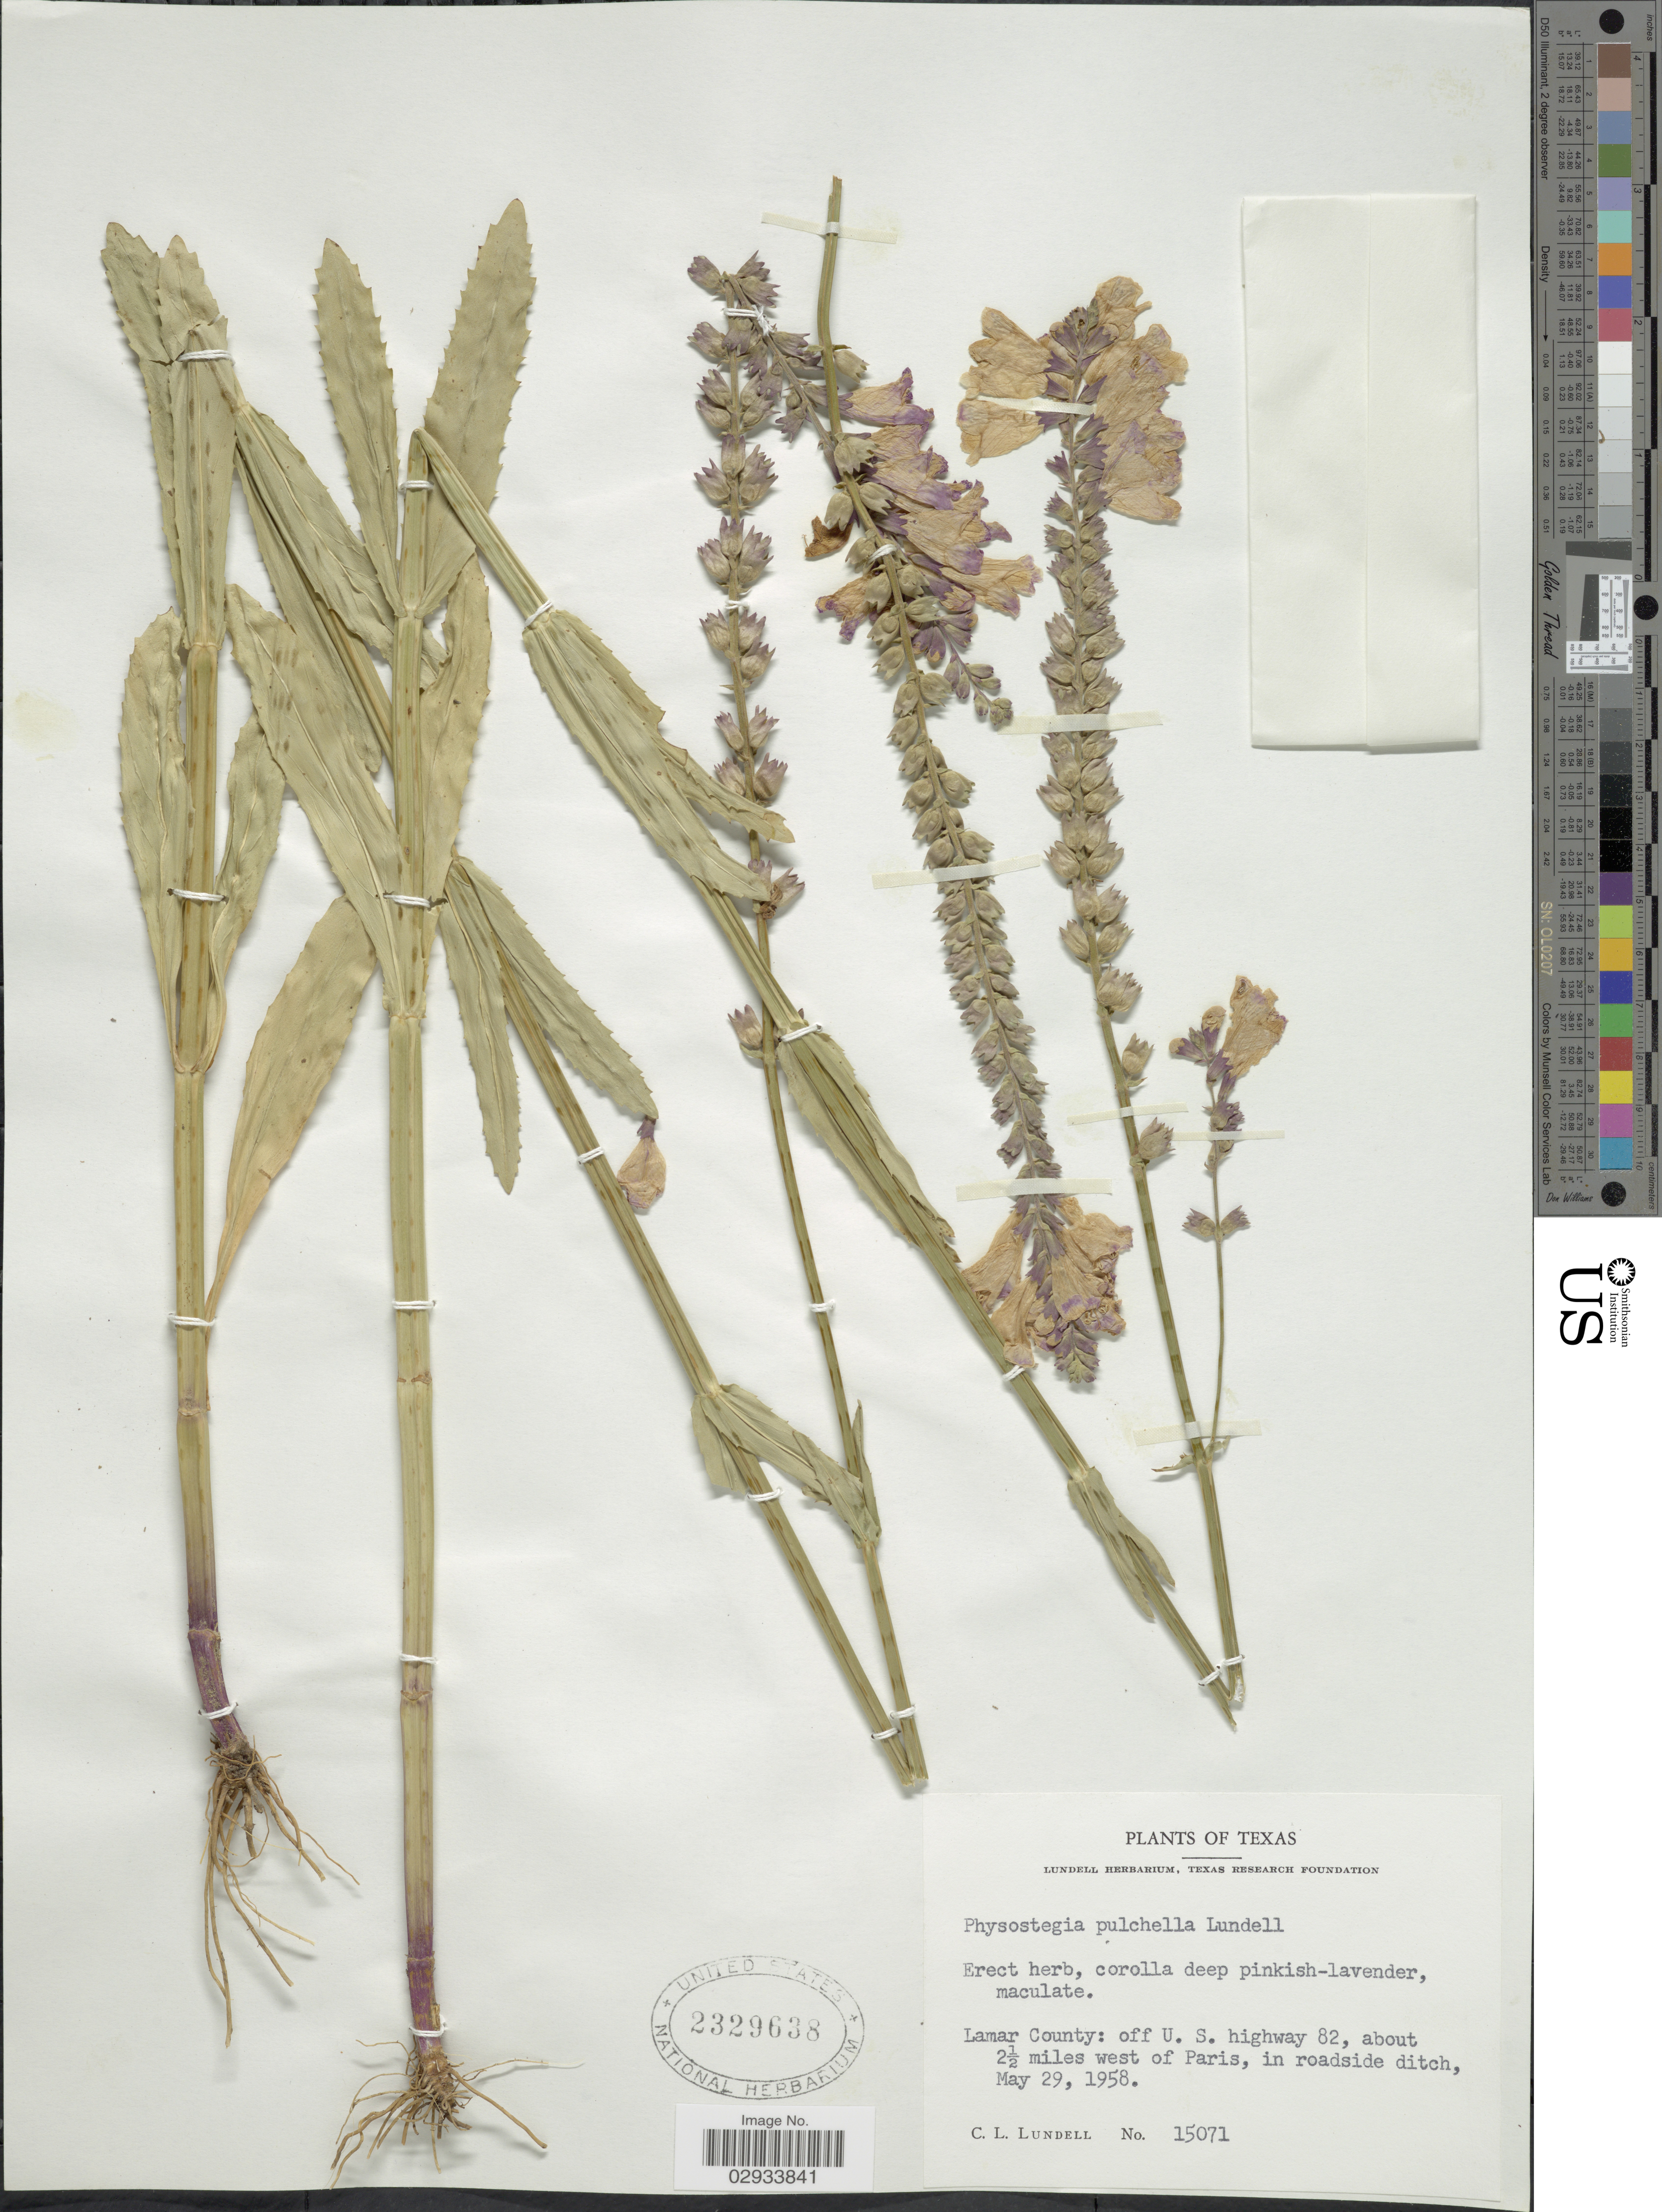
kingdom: Plantae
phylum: Tracheophyta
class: Magnoliopsida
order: Lamiales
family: Lamiaceae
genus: Physostegia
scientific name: Physostegia pulchella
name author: Lundell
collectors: C. L. Lundell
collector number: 15071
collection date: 1958-05-29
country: United States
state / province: Texas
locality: Lamar County: off U. S. highway 82, about 2½ miles west of Paris, in roadside ditch.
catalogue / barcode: US 2329638